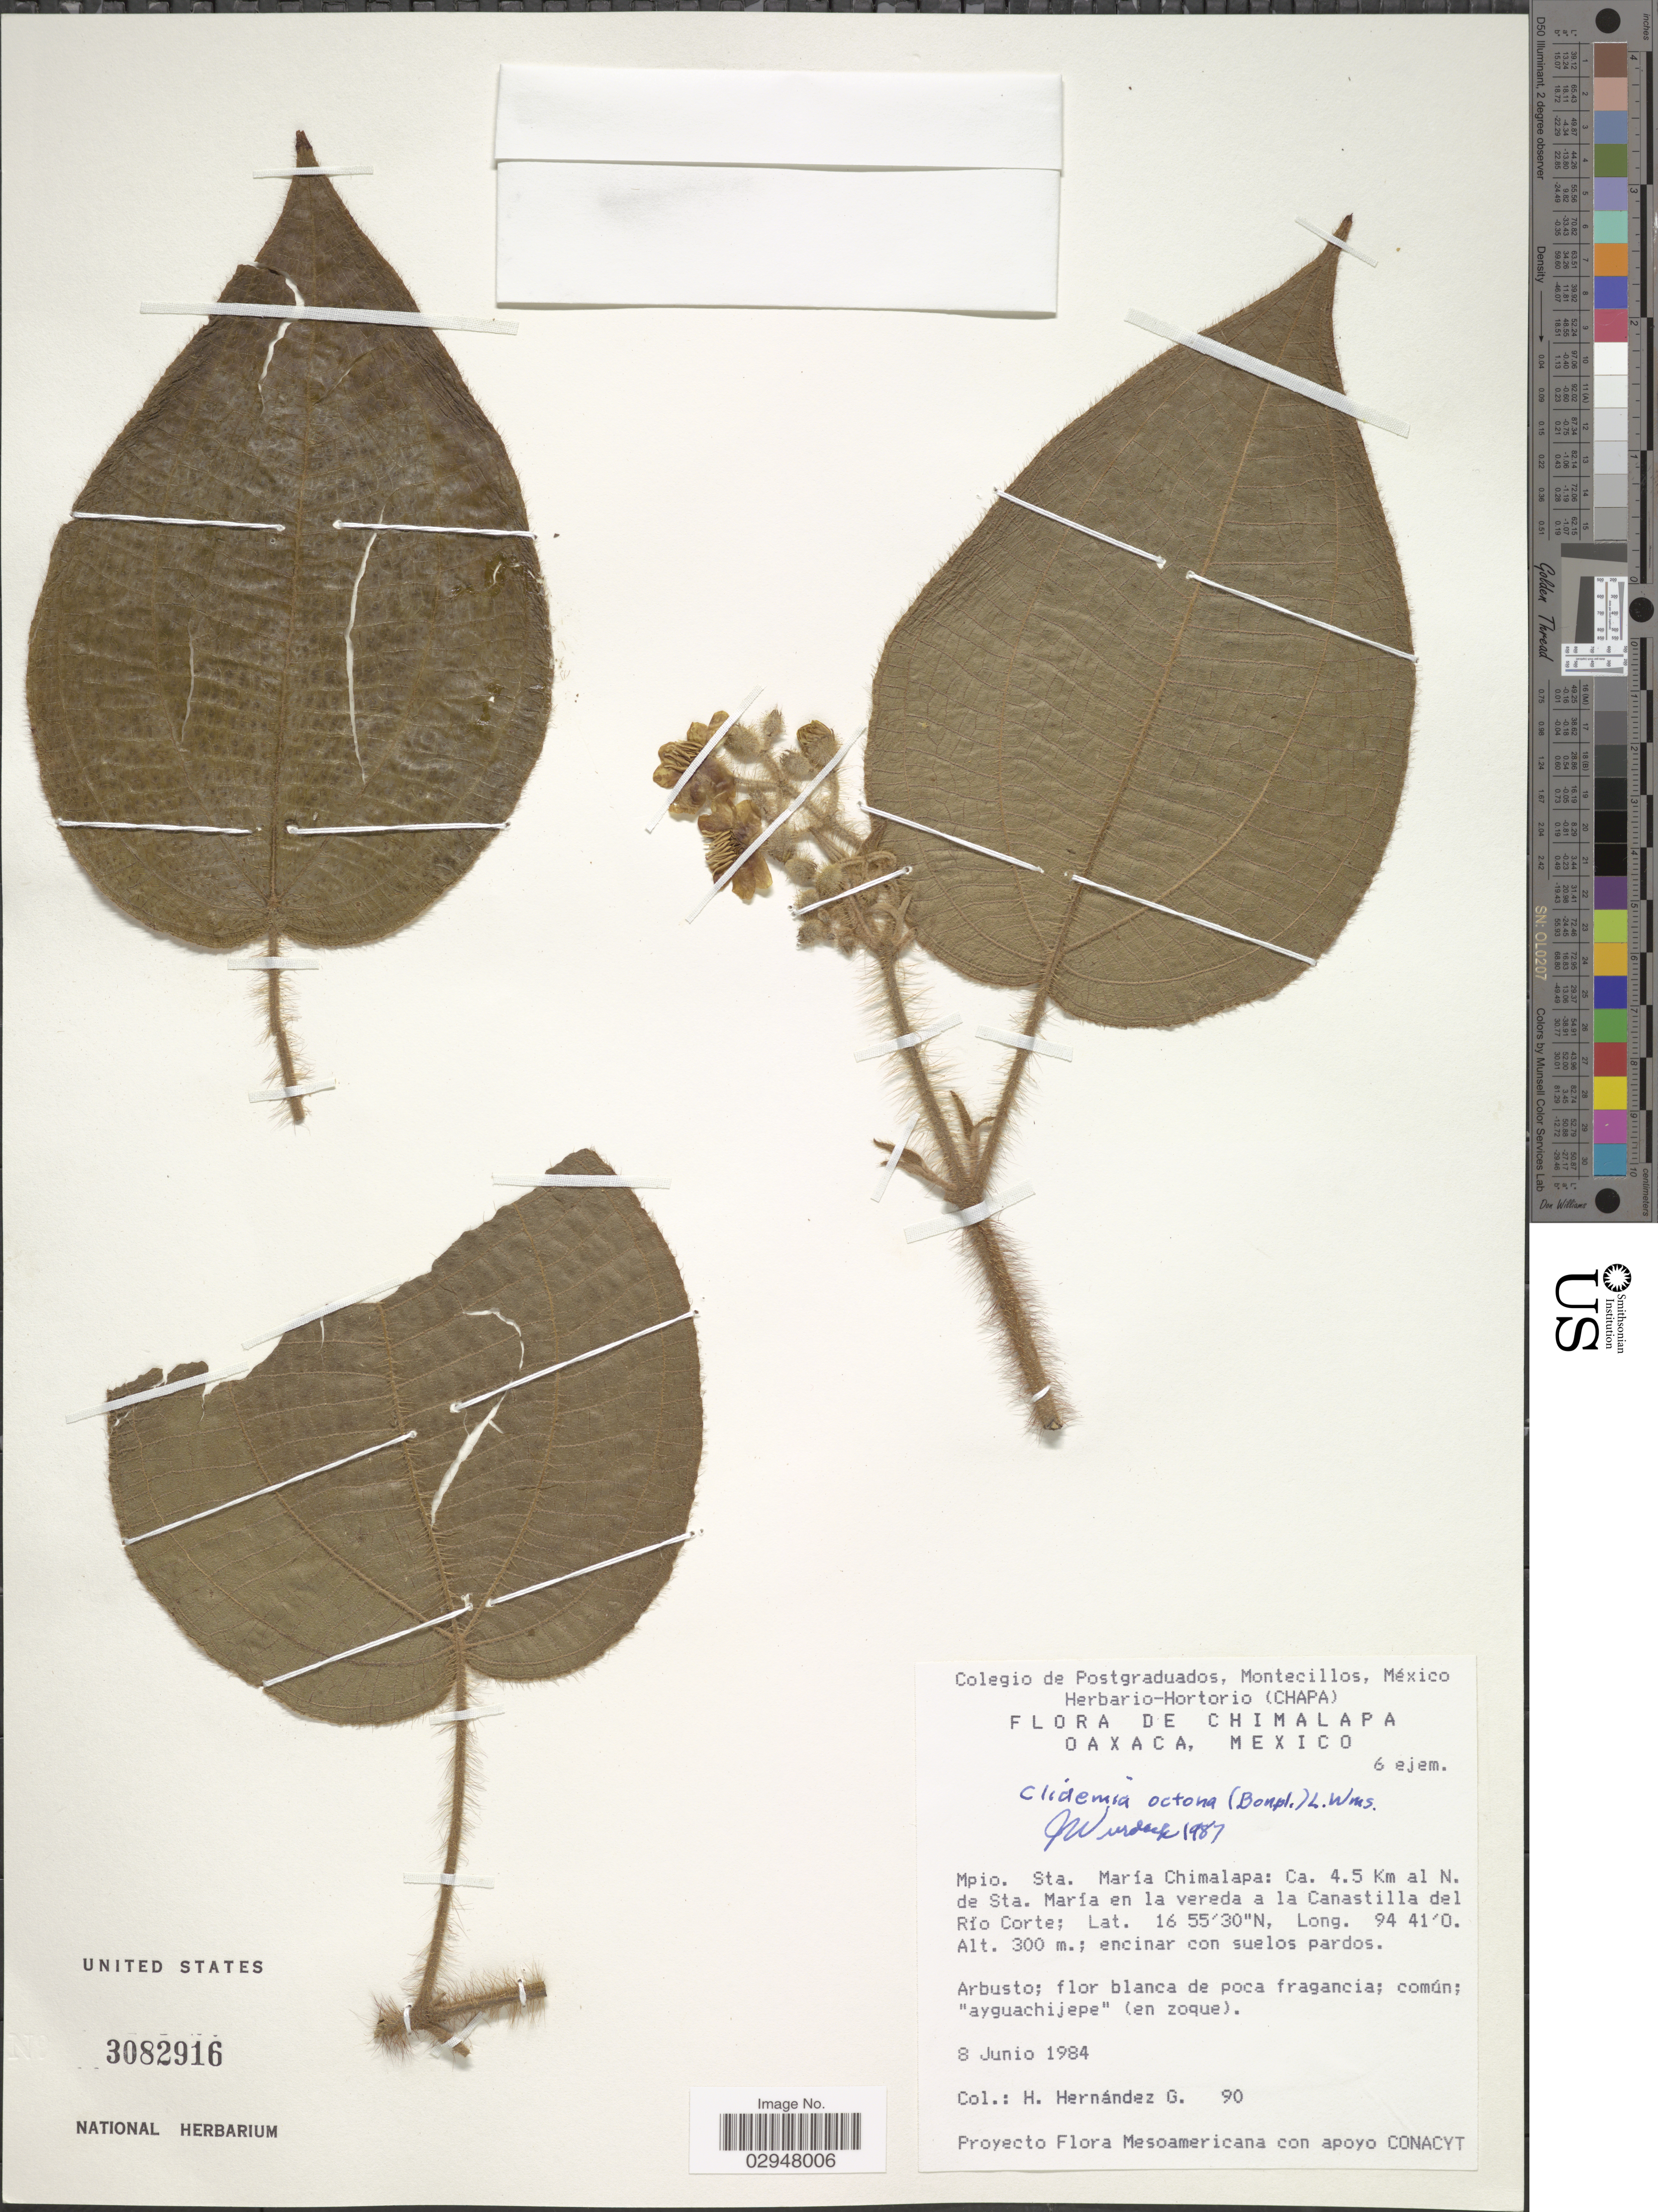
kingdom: Plantae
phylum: Tracheophyta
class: Magnoliopsida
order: Myrtales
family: Melastomataceae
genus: Clidemia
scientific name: Clidemia octona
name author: (Bonpl.) L.O. Williams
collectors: H. Hernandez G.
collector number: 90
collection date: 1984-06-08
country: Mexico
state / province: Oaxaca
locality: Chimalapa, Mpio. Sta. María Chimalapa, Ca. 4.5 Km al N. de Sta. María en la vereda a la Canastilla del Río Corte.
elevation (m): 300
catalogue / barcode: US 3082916